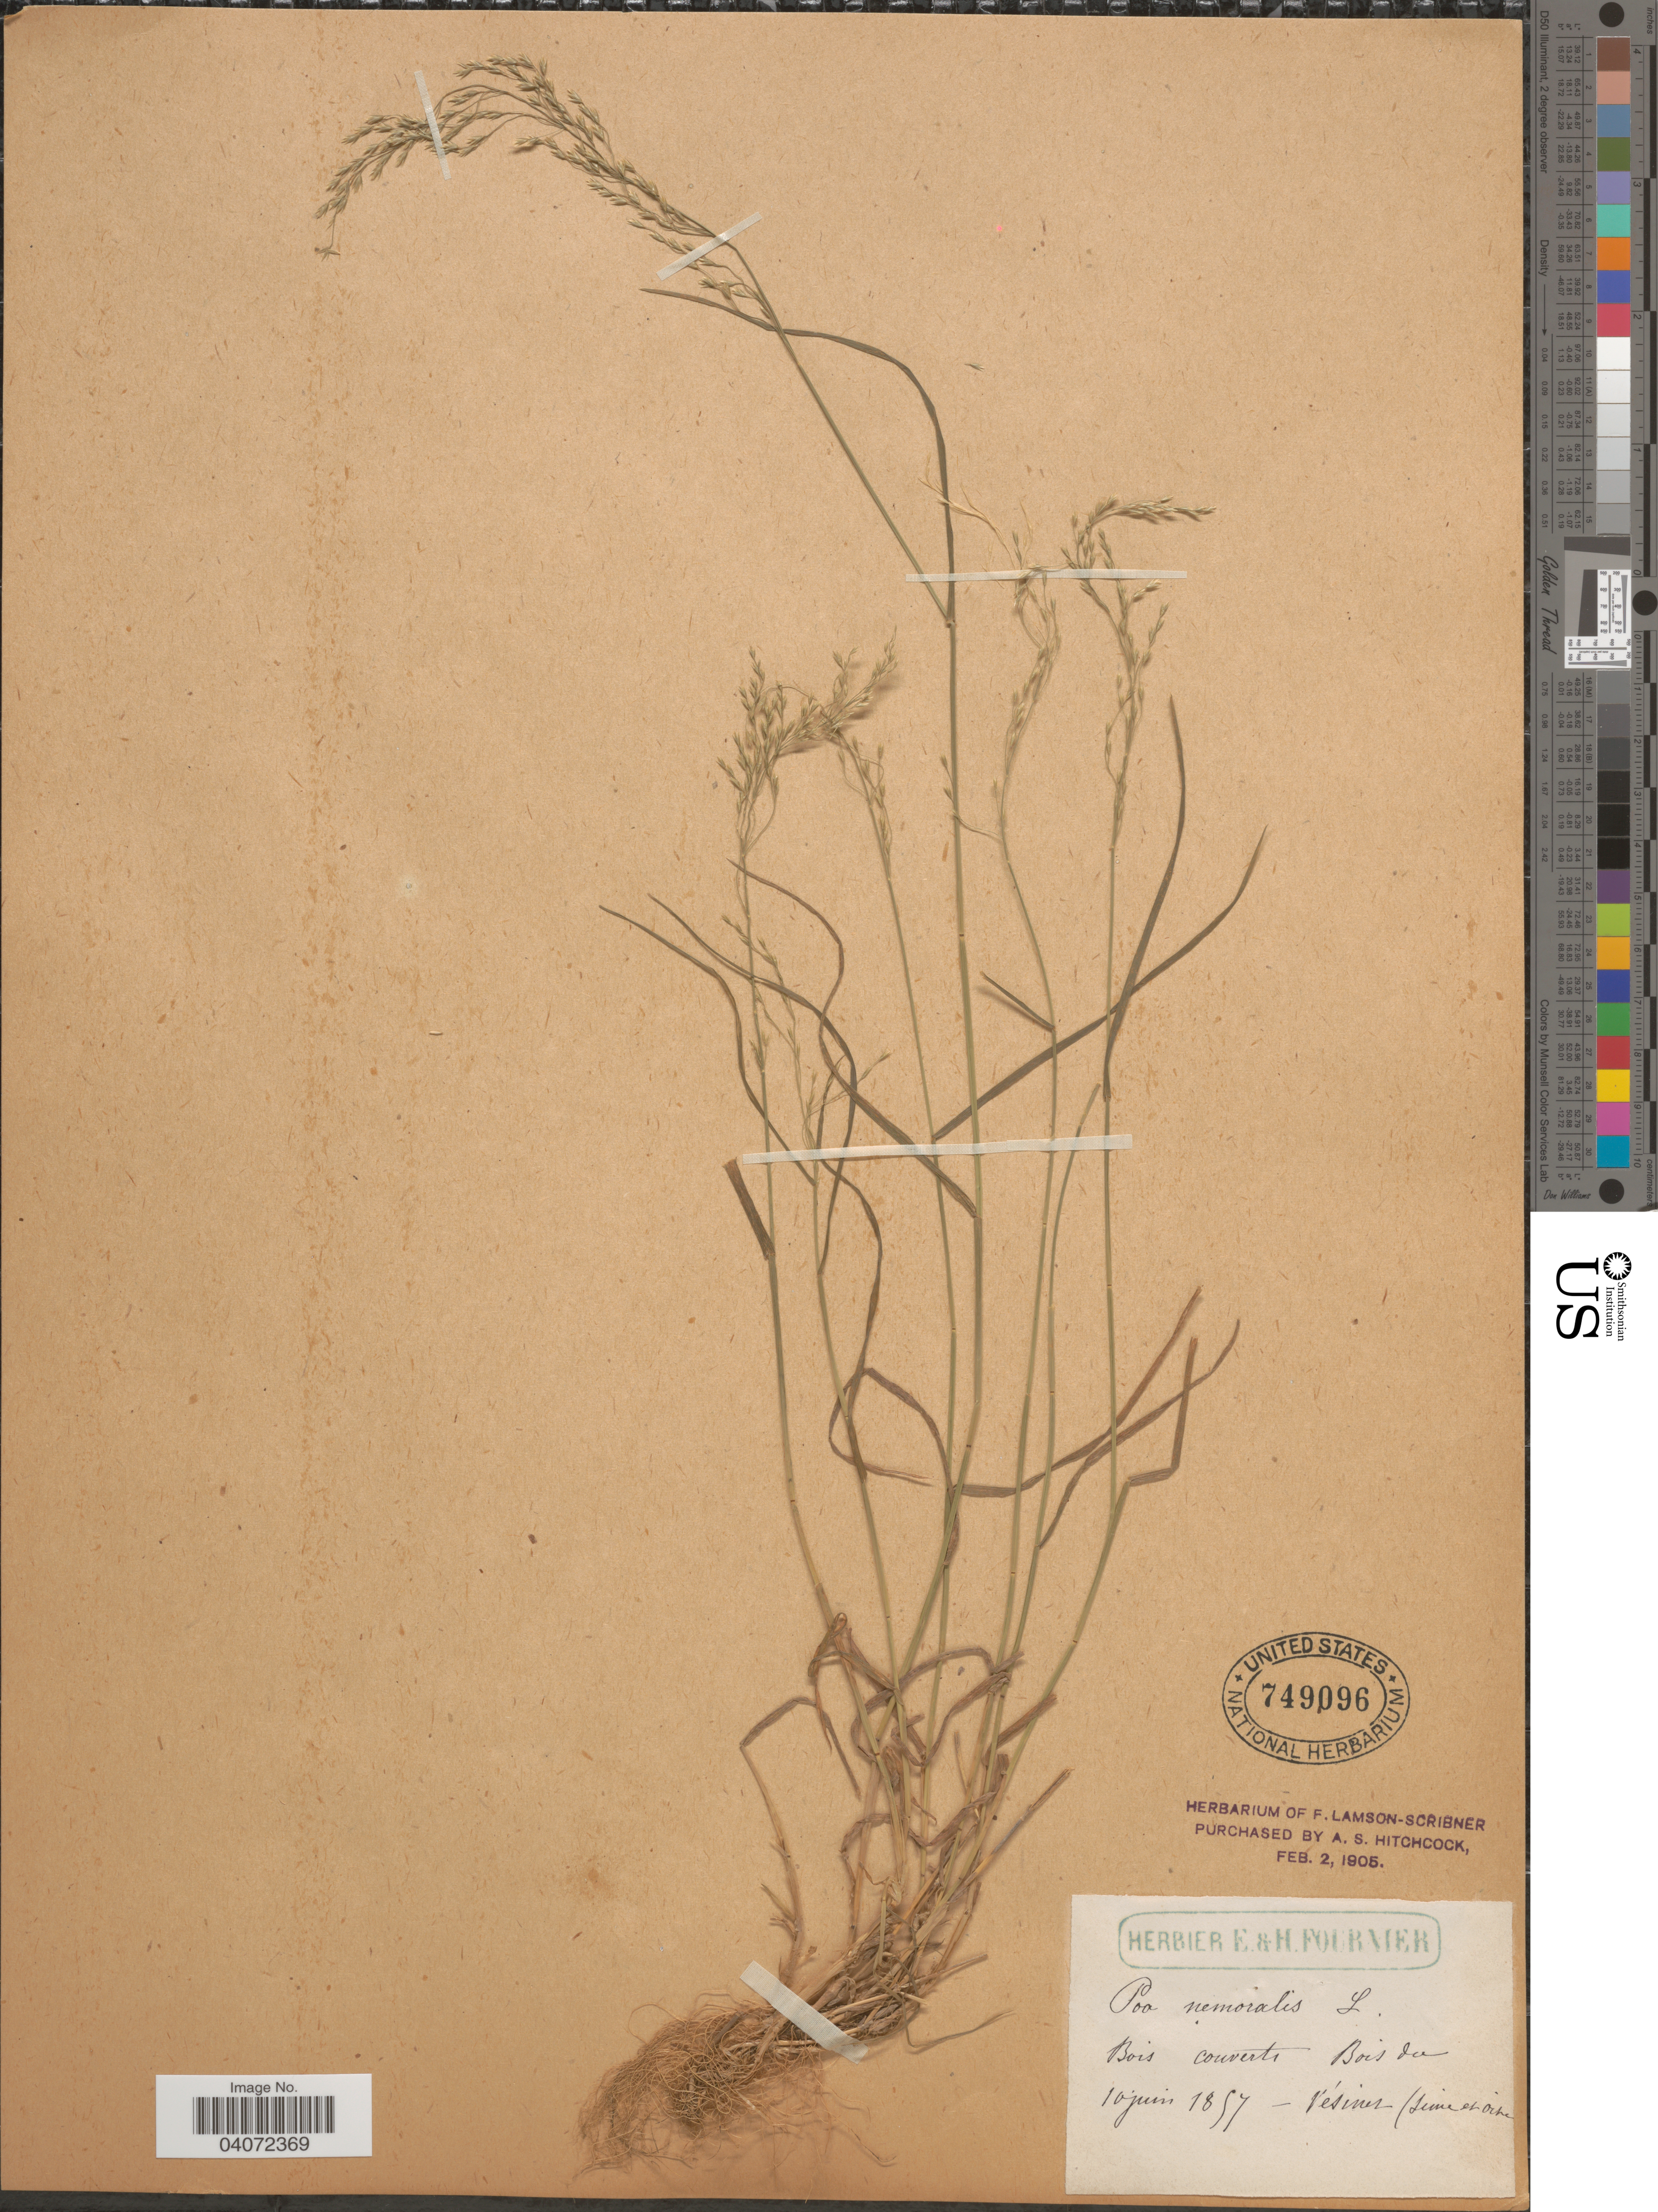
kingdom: Plantae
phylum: Tracheophyta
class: Liliopsida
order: Poales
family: Poaceae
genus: Poa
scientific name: Poa nemoralis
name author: L.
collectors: Ex herb. E. & H. Fournier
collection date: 1857-06-10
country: France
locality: Bois couverts. Bois du Vésiner (Seine et Oise.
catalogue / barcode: US 749096